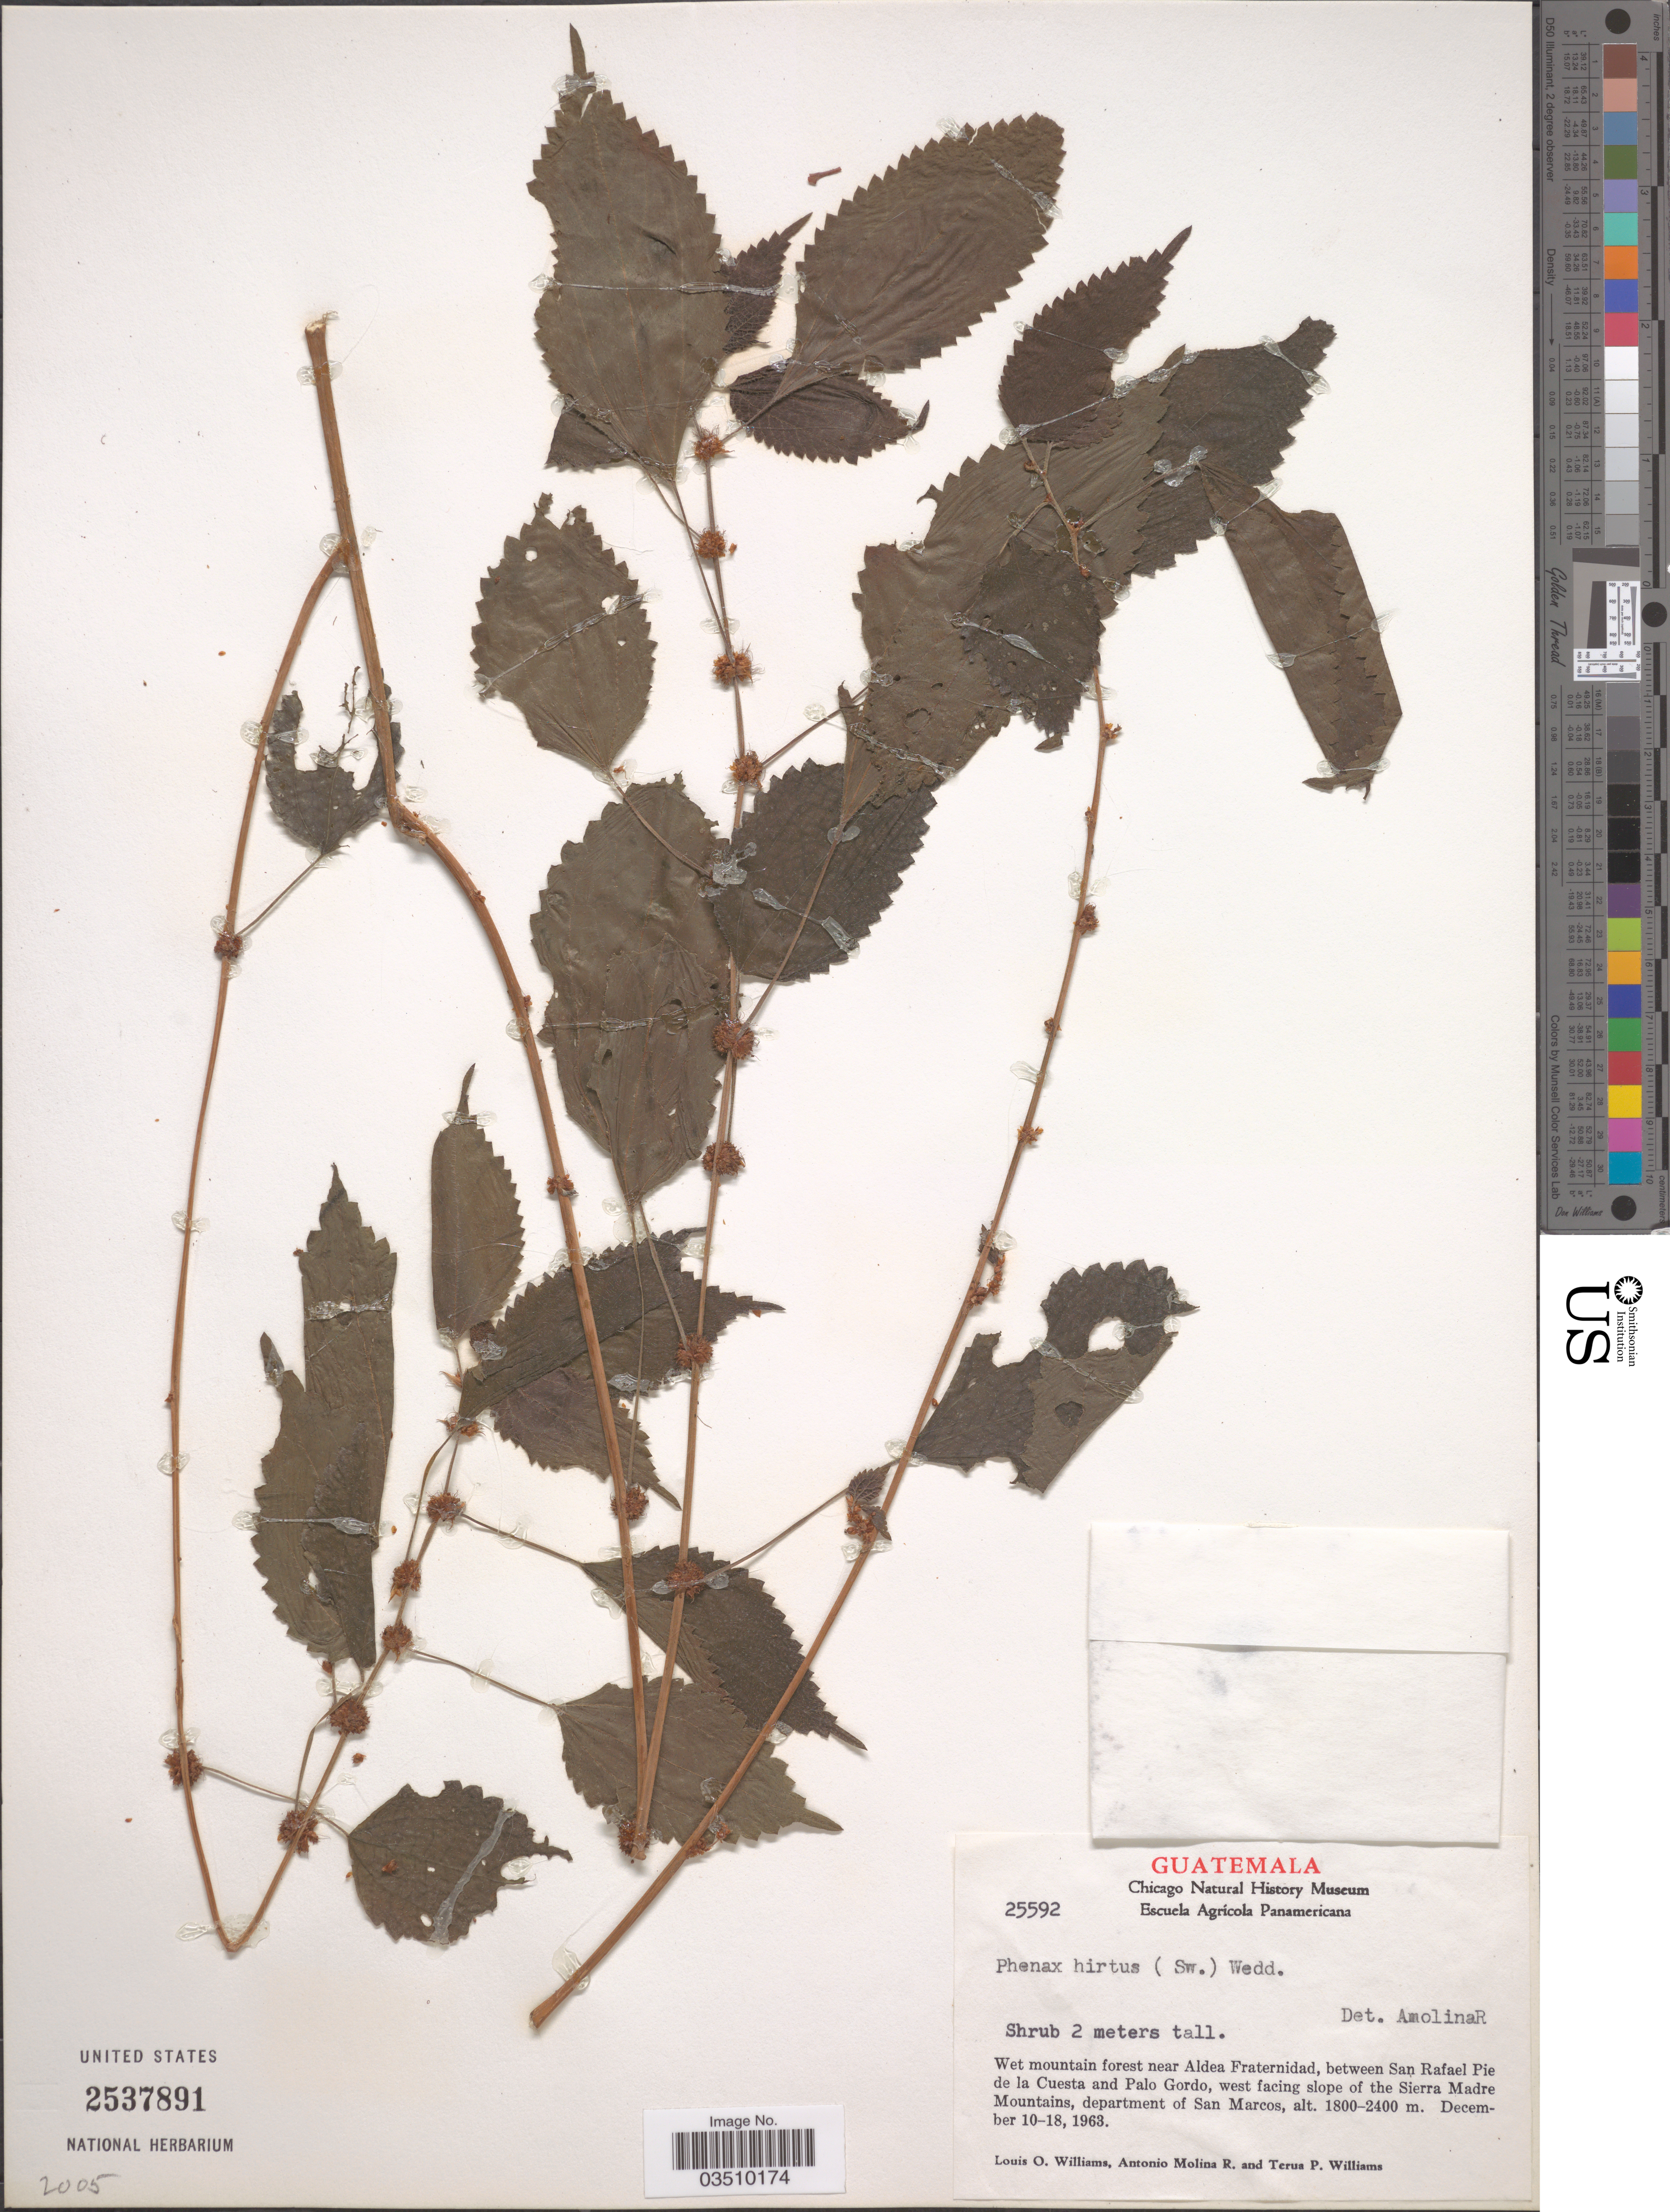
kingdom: Plantae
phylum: Tracheophyta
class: Magnoliopsida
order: Rosales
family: Urticaceae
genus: Phenax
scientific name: Phenax hirtus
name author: (Sw.) Wedd.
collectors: L. O. Williams, A. Molina R. & T. Williams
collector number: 25592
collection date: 1963-12-10/1963-12-18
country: Guatemala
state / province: San Marcos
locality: Wet mountain forest near Aldea Fraternidad, between San Rafael Pie de la Cuesta and Palo Gordo, west facing slope of the Sierra Madre Mountains, department of San Marcos.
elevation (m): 1800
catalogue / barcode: US 2537891